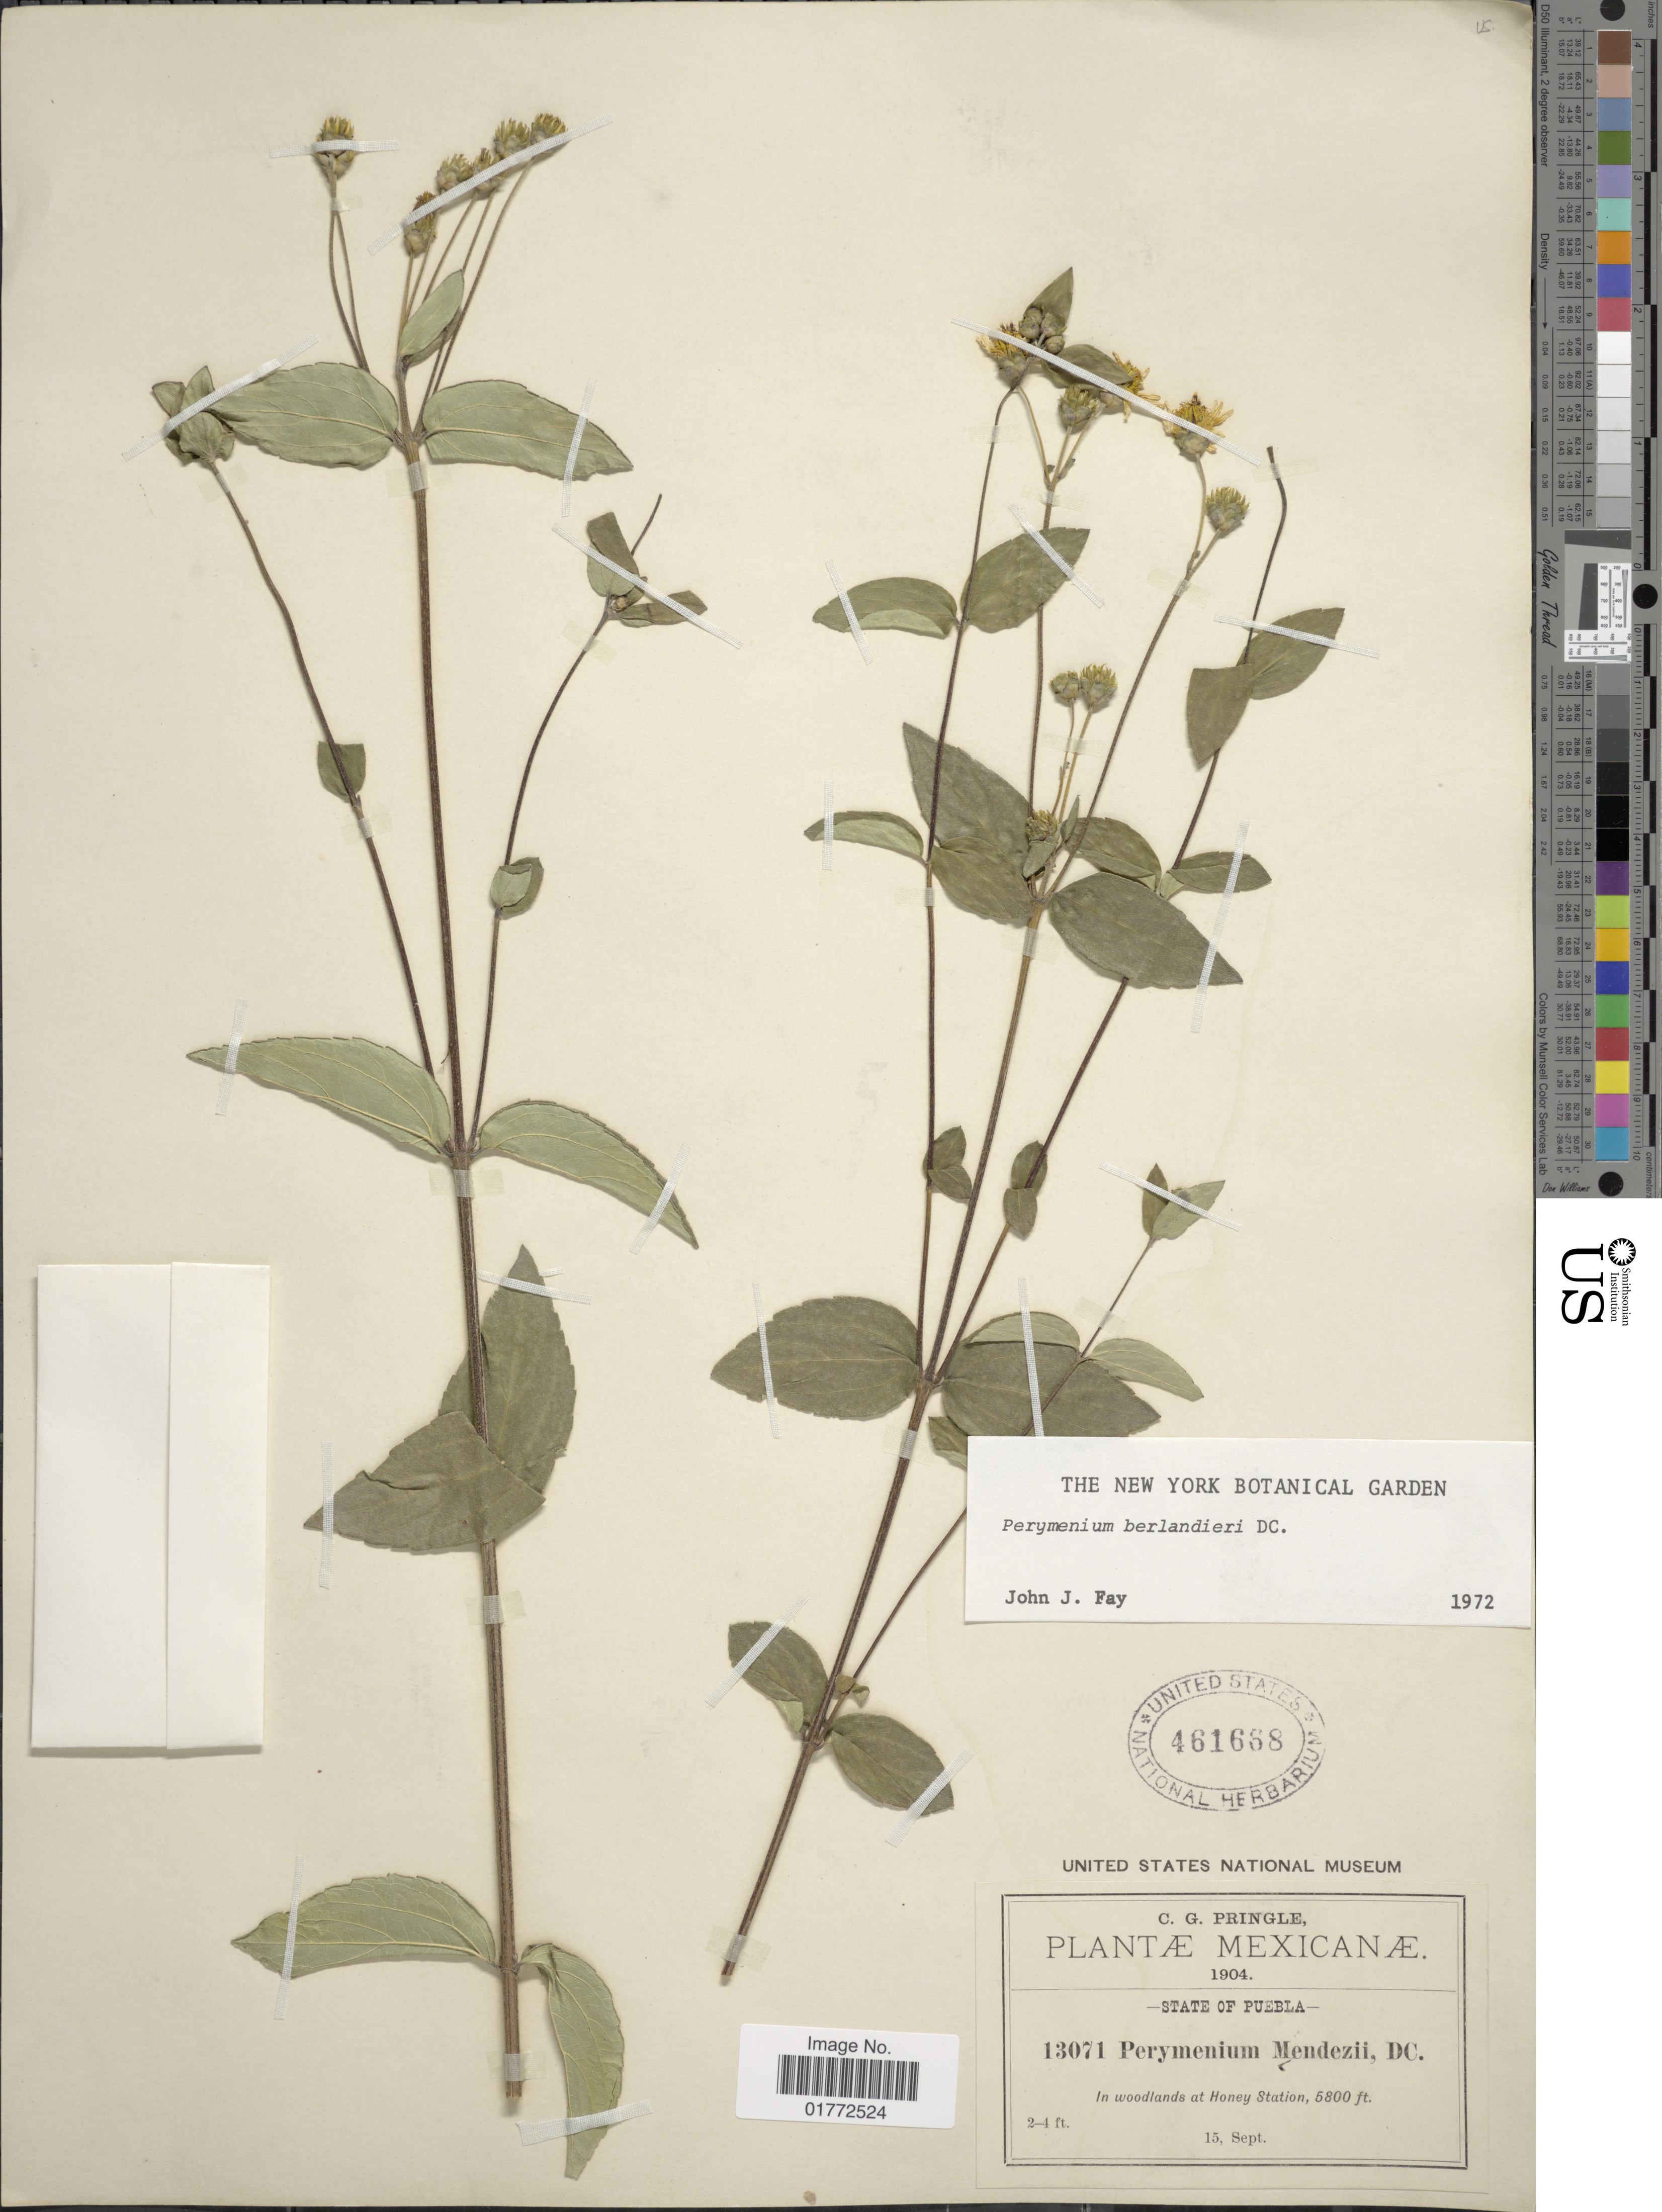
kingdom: Plantae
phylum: Tracheophyta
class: Magnoliopsida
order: Asterales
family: Asteraceae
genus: Perymenium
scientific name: Perymenium berlandieri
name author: DC.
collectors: C. G. Pringle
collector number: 13071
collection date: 1904-09-15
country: Mexico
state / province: Puebla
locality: In woodlands at Honey Station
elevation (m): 1768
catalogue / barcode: US 461668